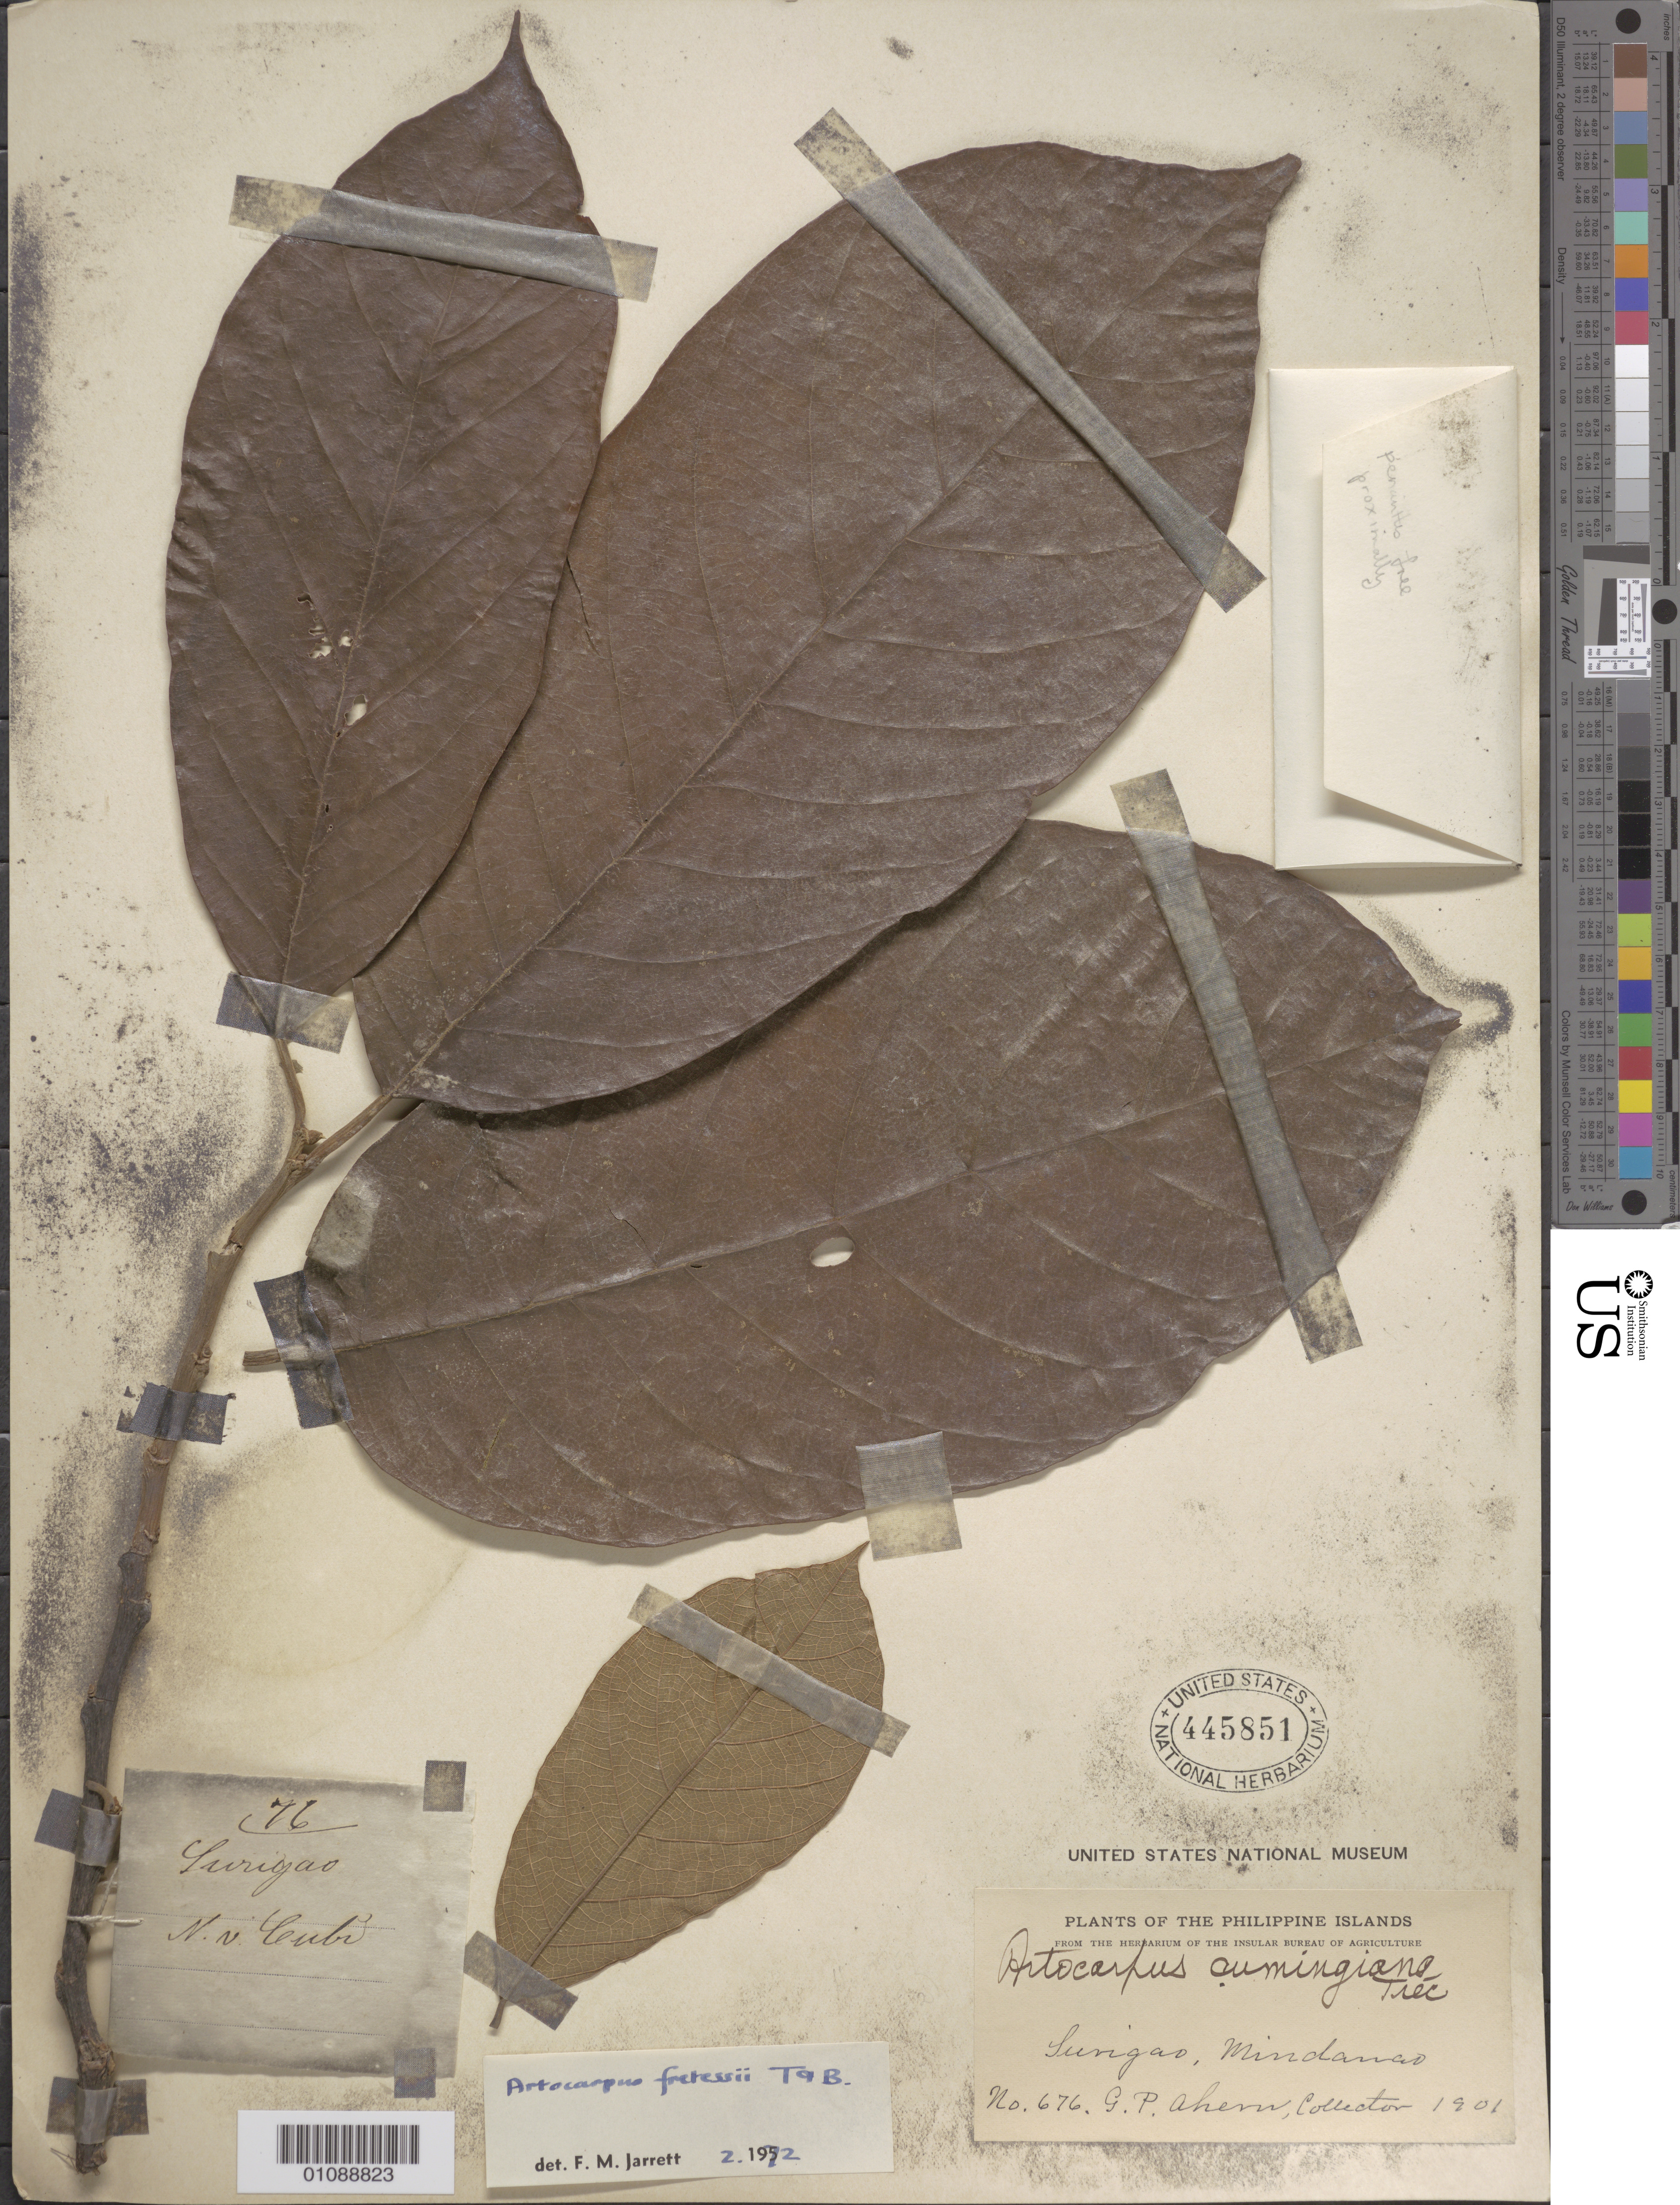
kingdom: Plantae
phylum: Tracheophyta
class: Magnoliopsida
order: Rosales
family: Moraceae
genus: Artocarpus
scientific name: Artocarpus fretessii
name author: Teijsm. & Binn. ex Hassk.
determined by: Jarrett, Frances M.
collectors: G. Ahern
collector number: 676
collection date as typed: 1901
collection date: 1901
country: Philippines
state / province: Caraga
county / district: Surigao del Norte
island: Mindanao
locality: Surigao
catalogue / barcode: US 445851